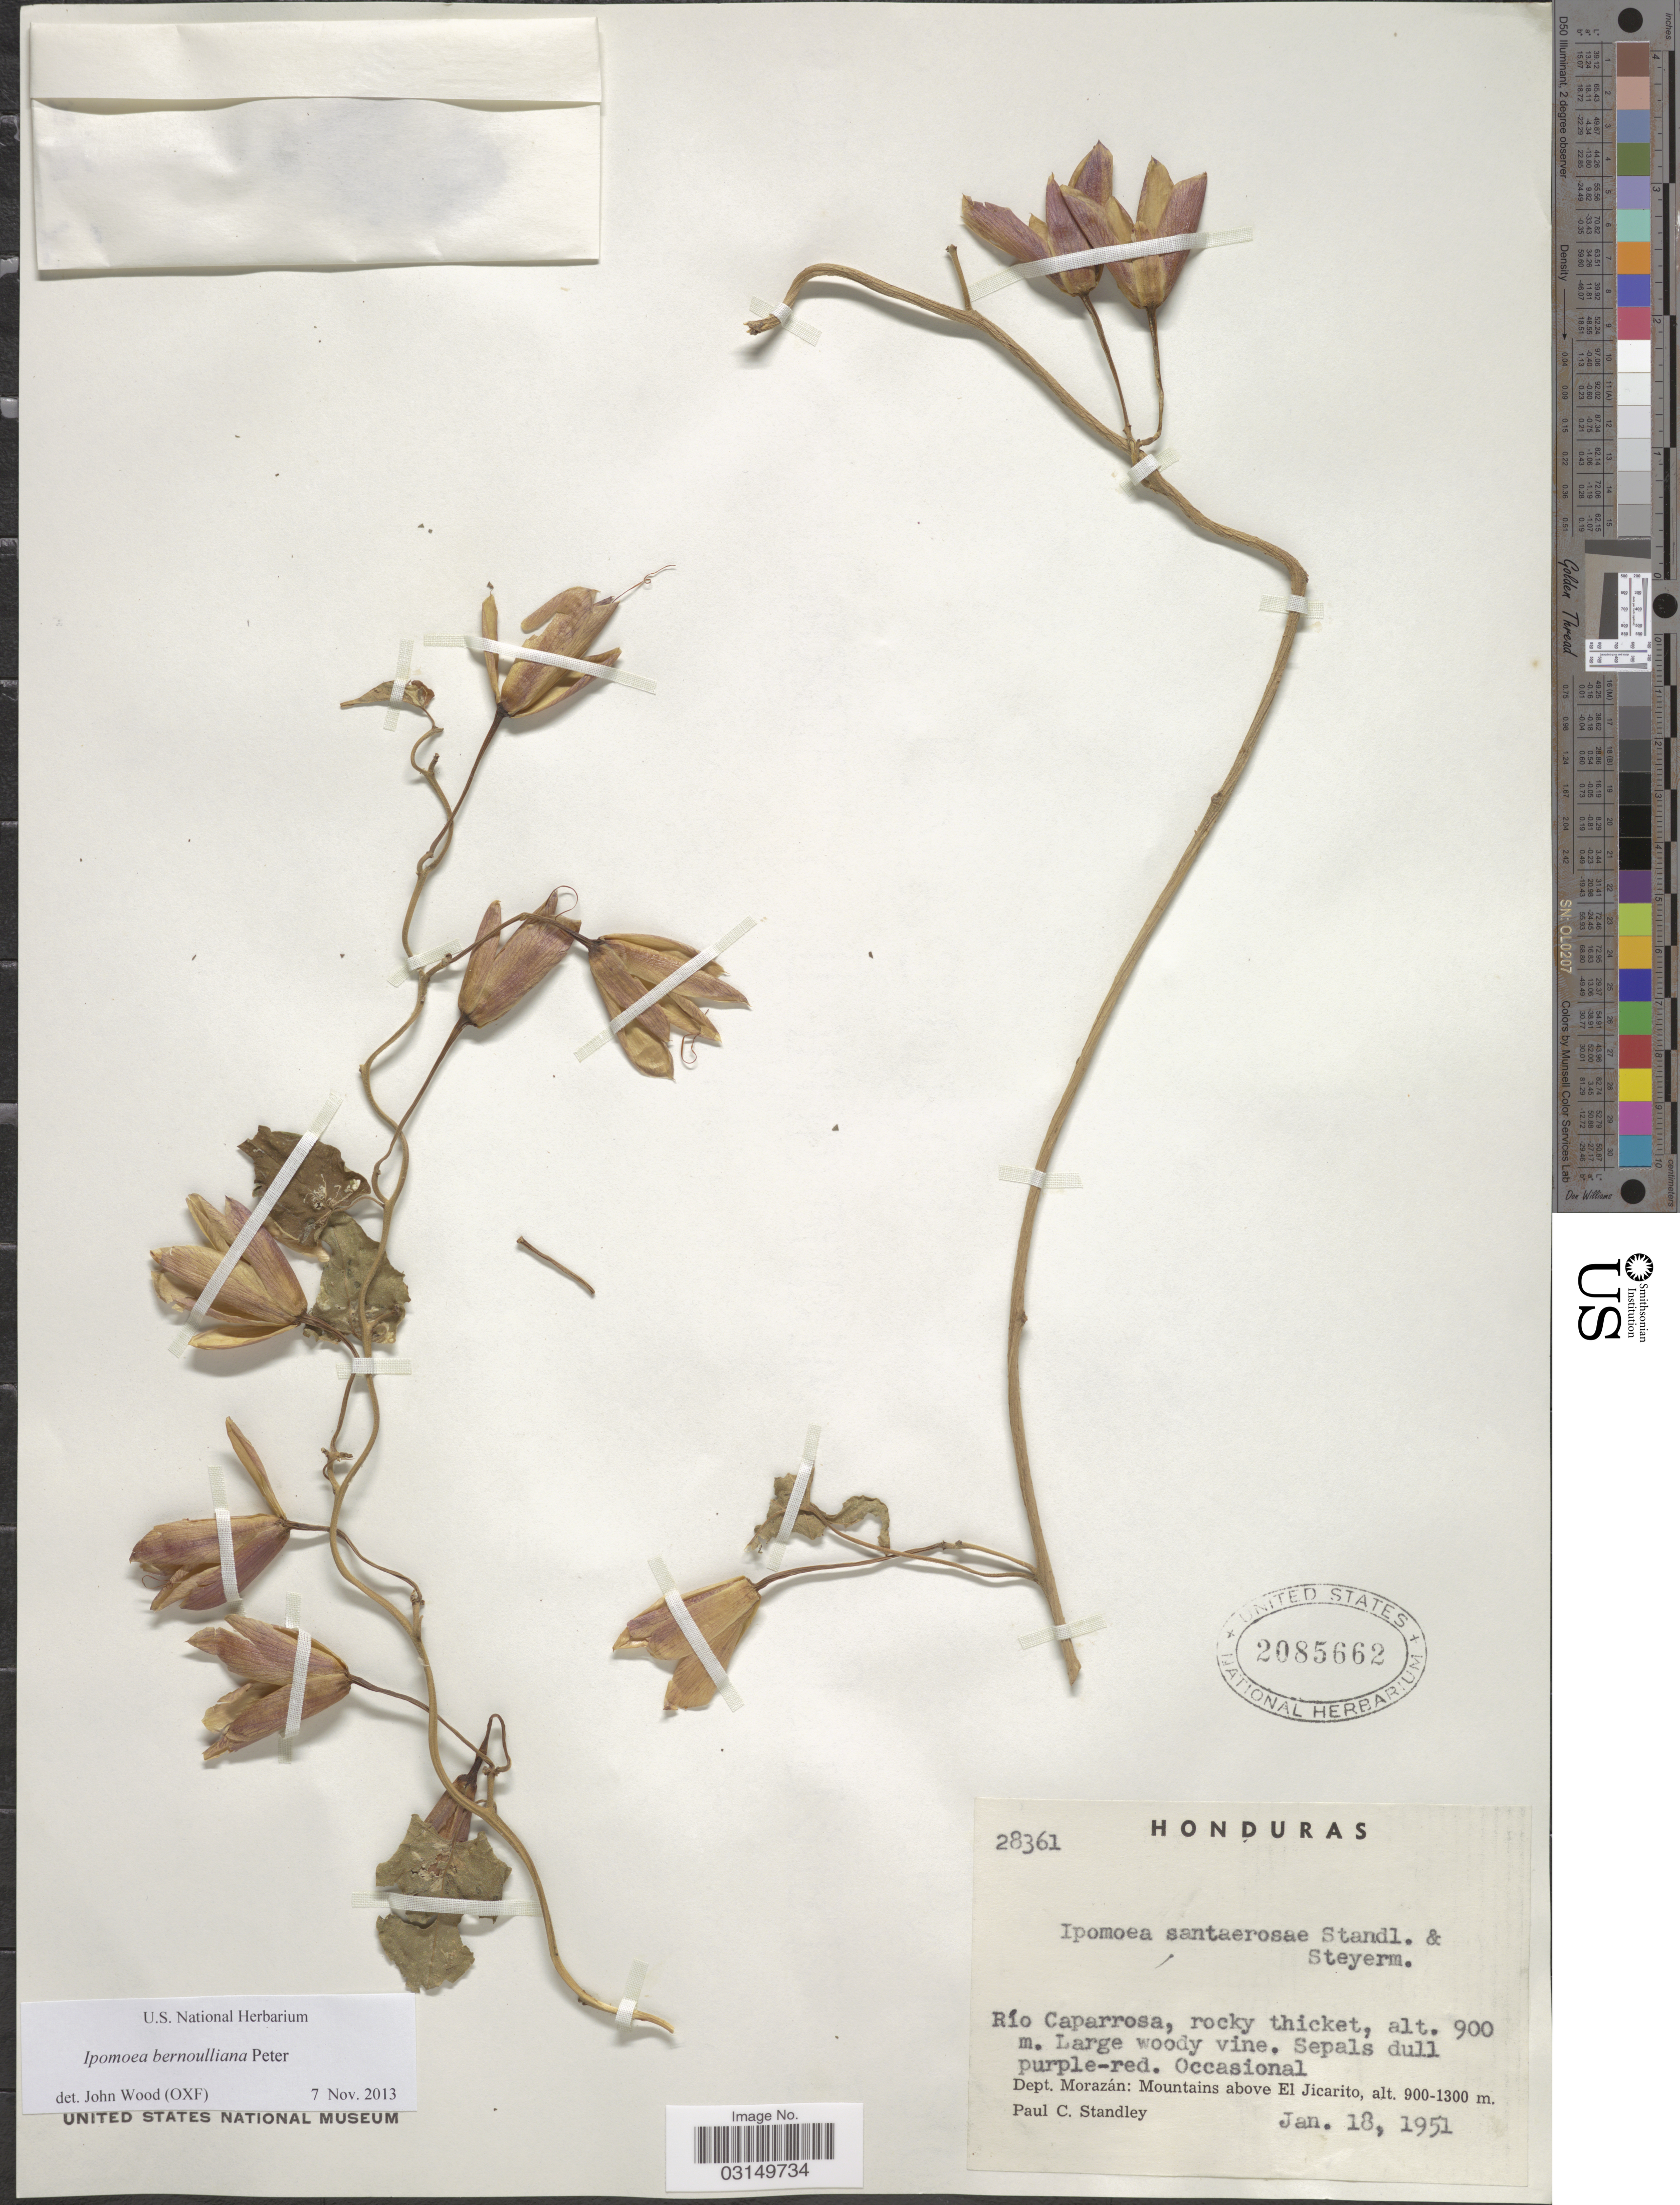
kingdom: Plantae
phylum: Tracheophyta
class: Magnoliopsida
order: Solanales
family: Convolvulaceae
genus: Ipomoea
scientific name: Ipomoea bernoulliana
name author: Peter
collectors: P. C. Standley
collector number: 28361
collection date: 1951-01-18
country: Honduras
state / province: Fco. Morazán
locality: Dept. Morazán: Mountains above El Jicarito.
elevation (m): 900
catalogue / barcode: US 2085662